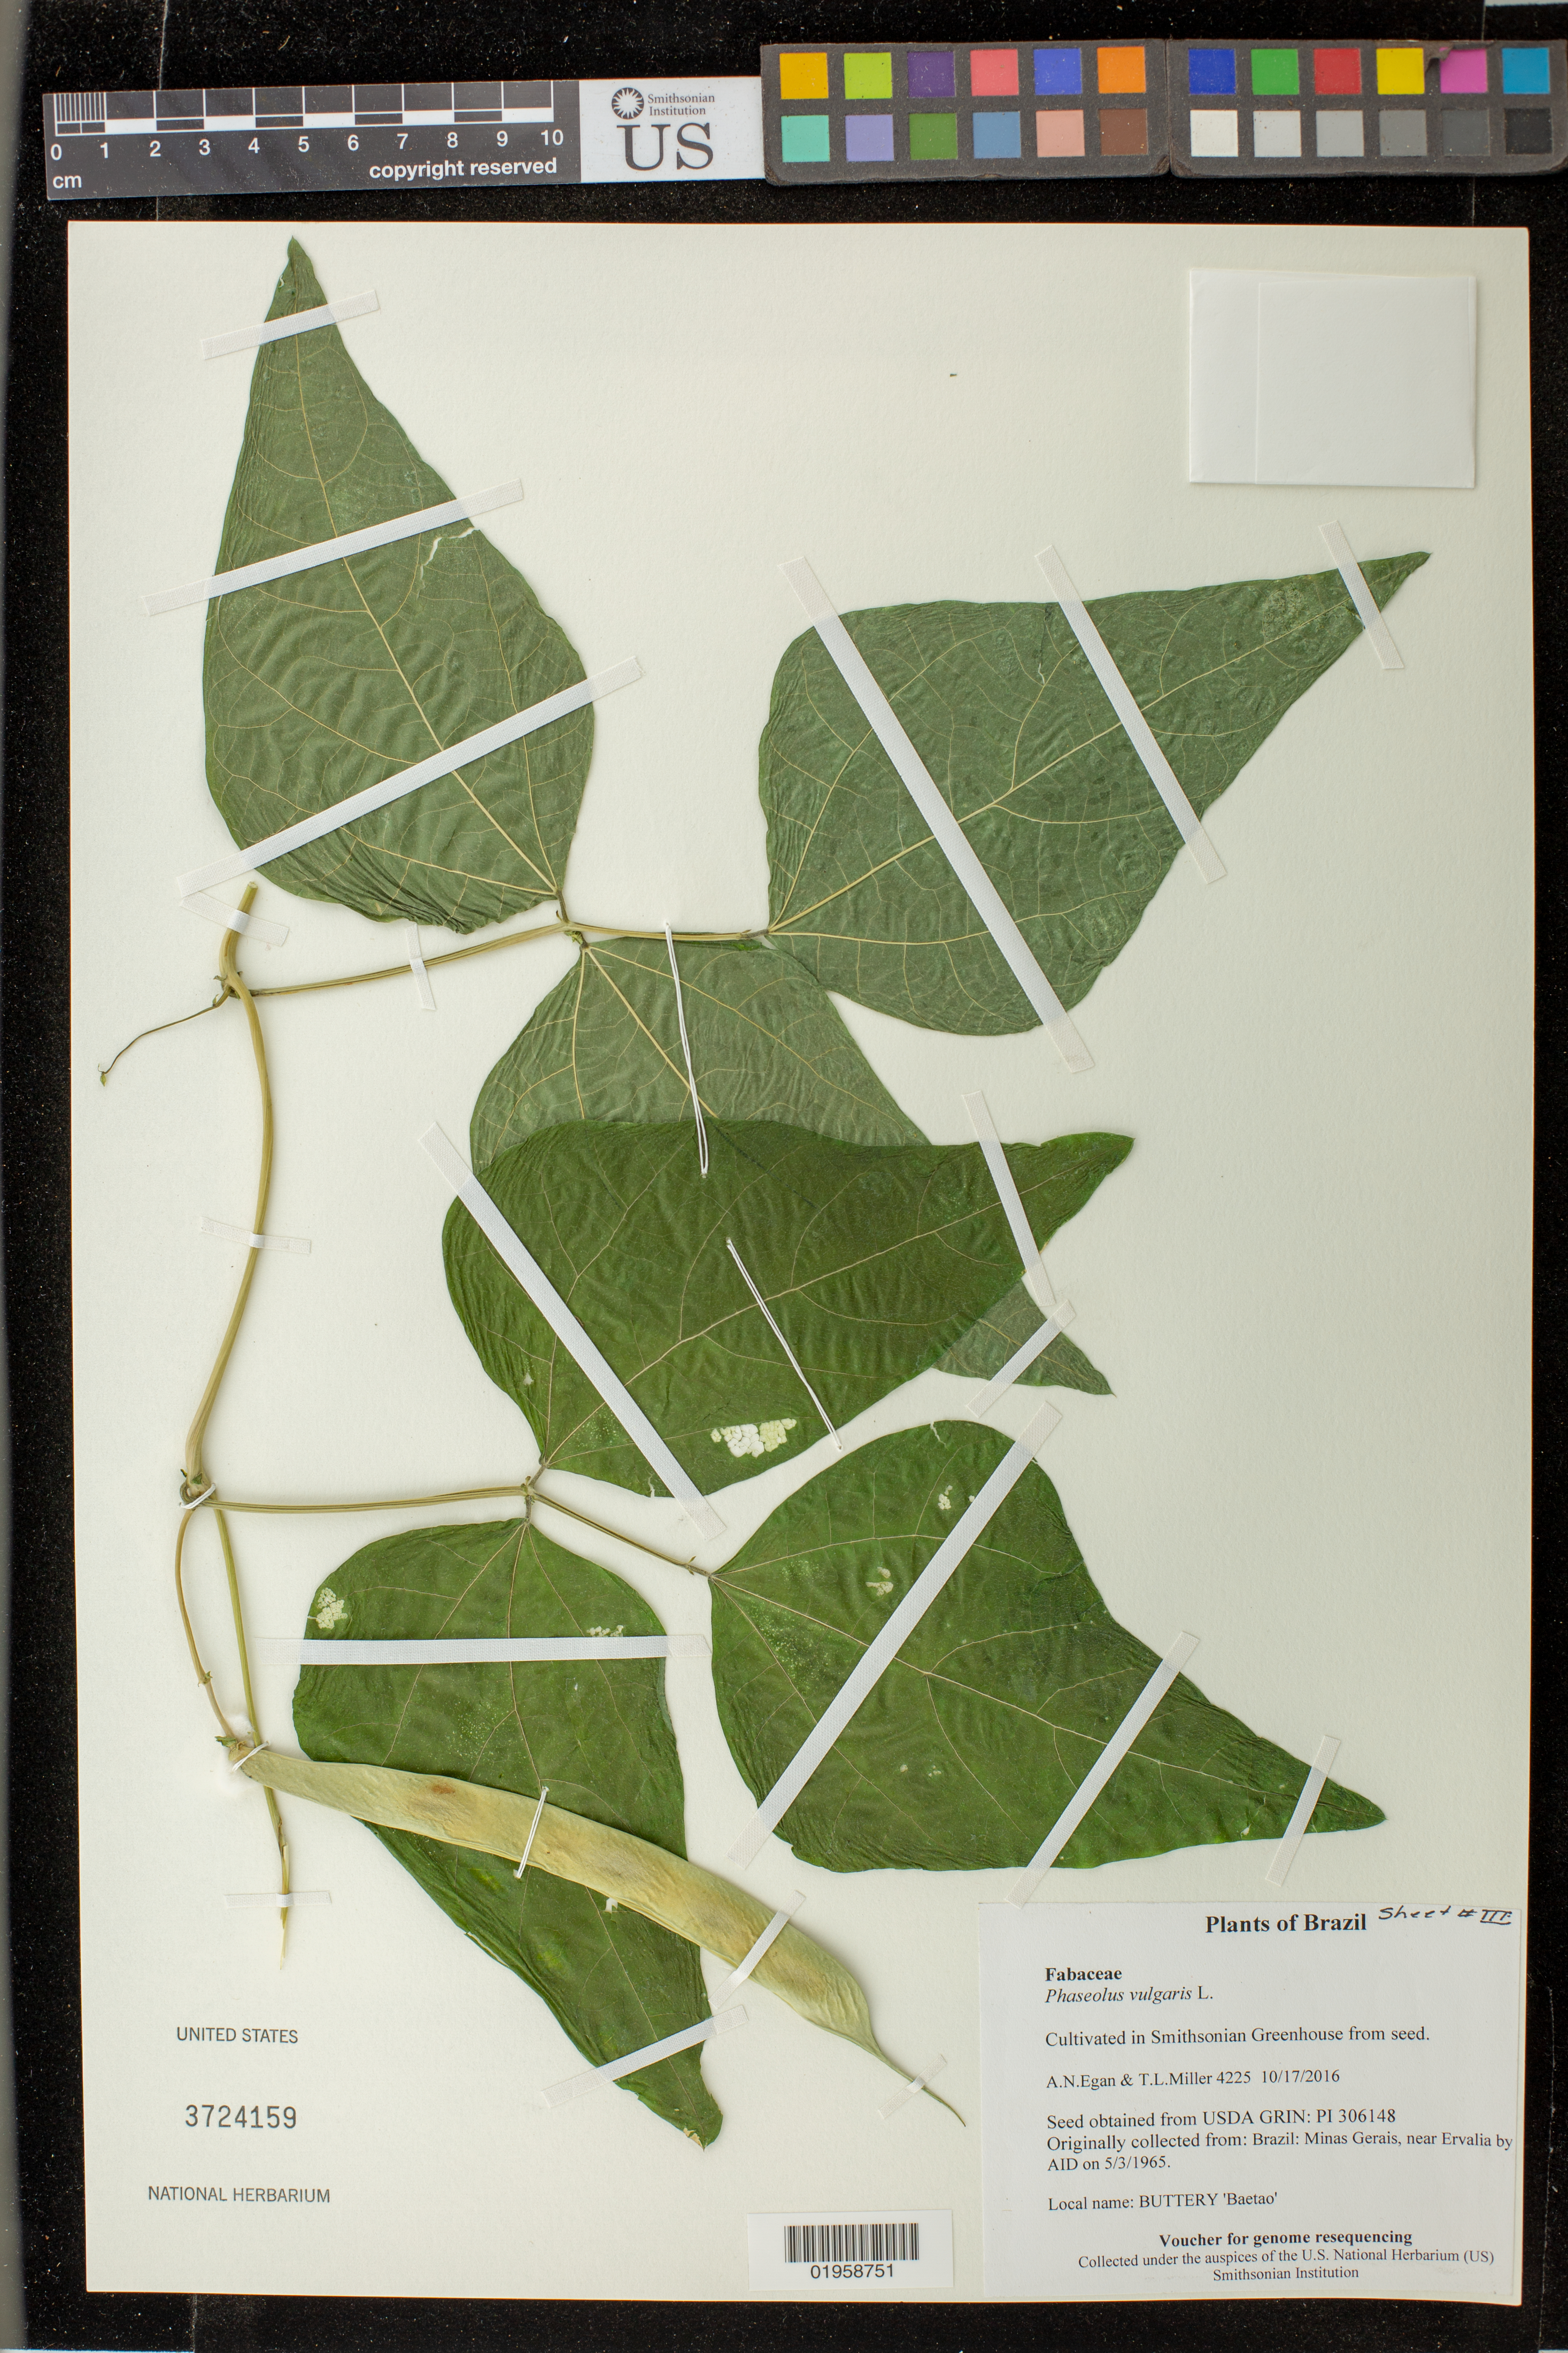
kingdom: Plantae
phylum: Tracheophyta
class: Magnoliopsida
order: Fabales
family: Fabaceae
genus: Phaseolus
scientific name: Phaseolus vulgaris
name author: L.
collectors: A. N. Egan & T. L. Miller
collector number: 4225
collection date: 2016-10-17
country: United States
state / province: Maryland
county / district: Prince George's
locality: Smithsonian's Museum Support Ctr; 4210 Suitland Pkwy., NMNH Botany Research Greenhouses. Suitland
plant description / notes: Originally collected in Brazil, Minas Gerais, near Ervalia on 1965-05-03. Collected by AID; Grown from seed acquired from the USDA's GRIN seed bank.; Buttery 'Baetao'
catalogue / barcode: US 3724159